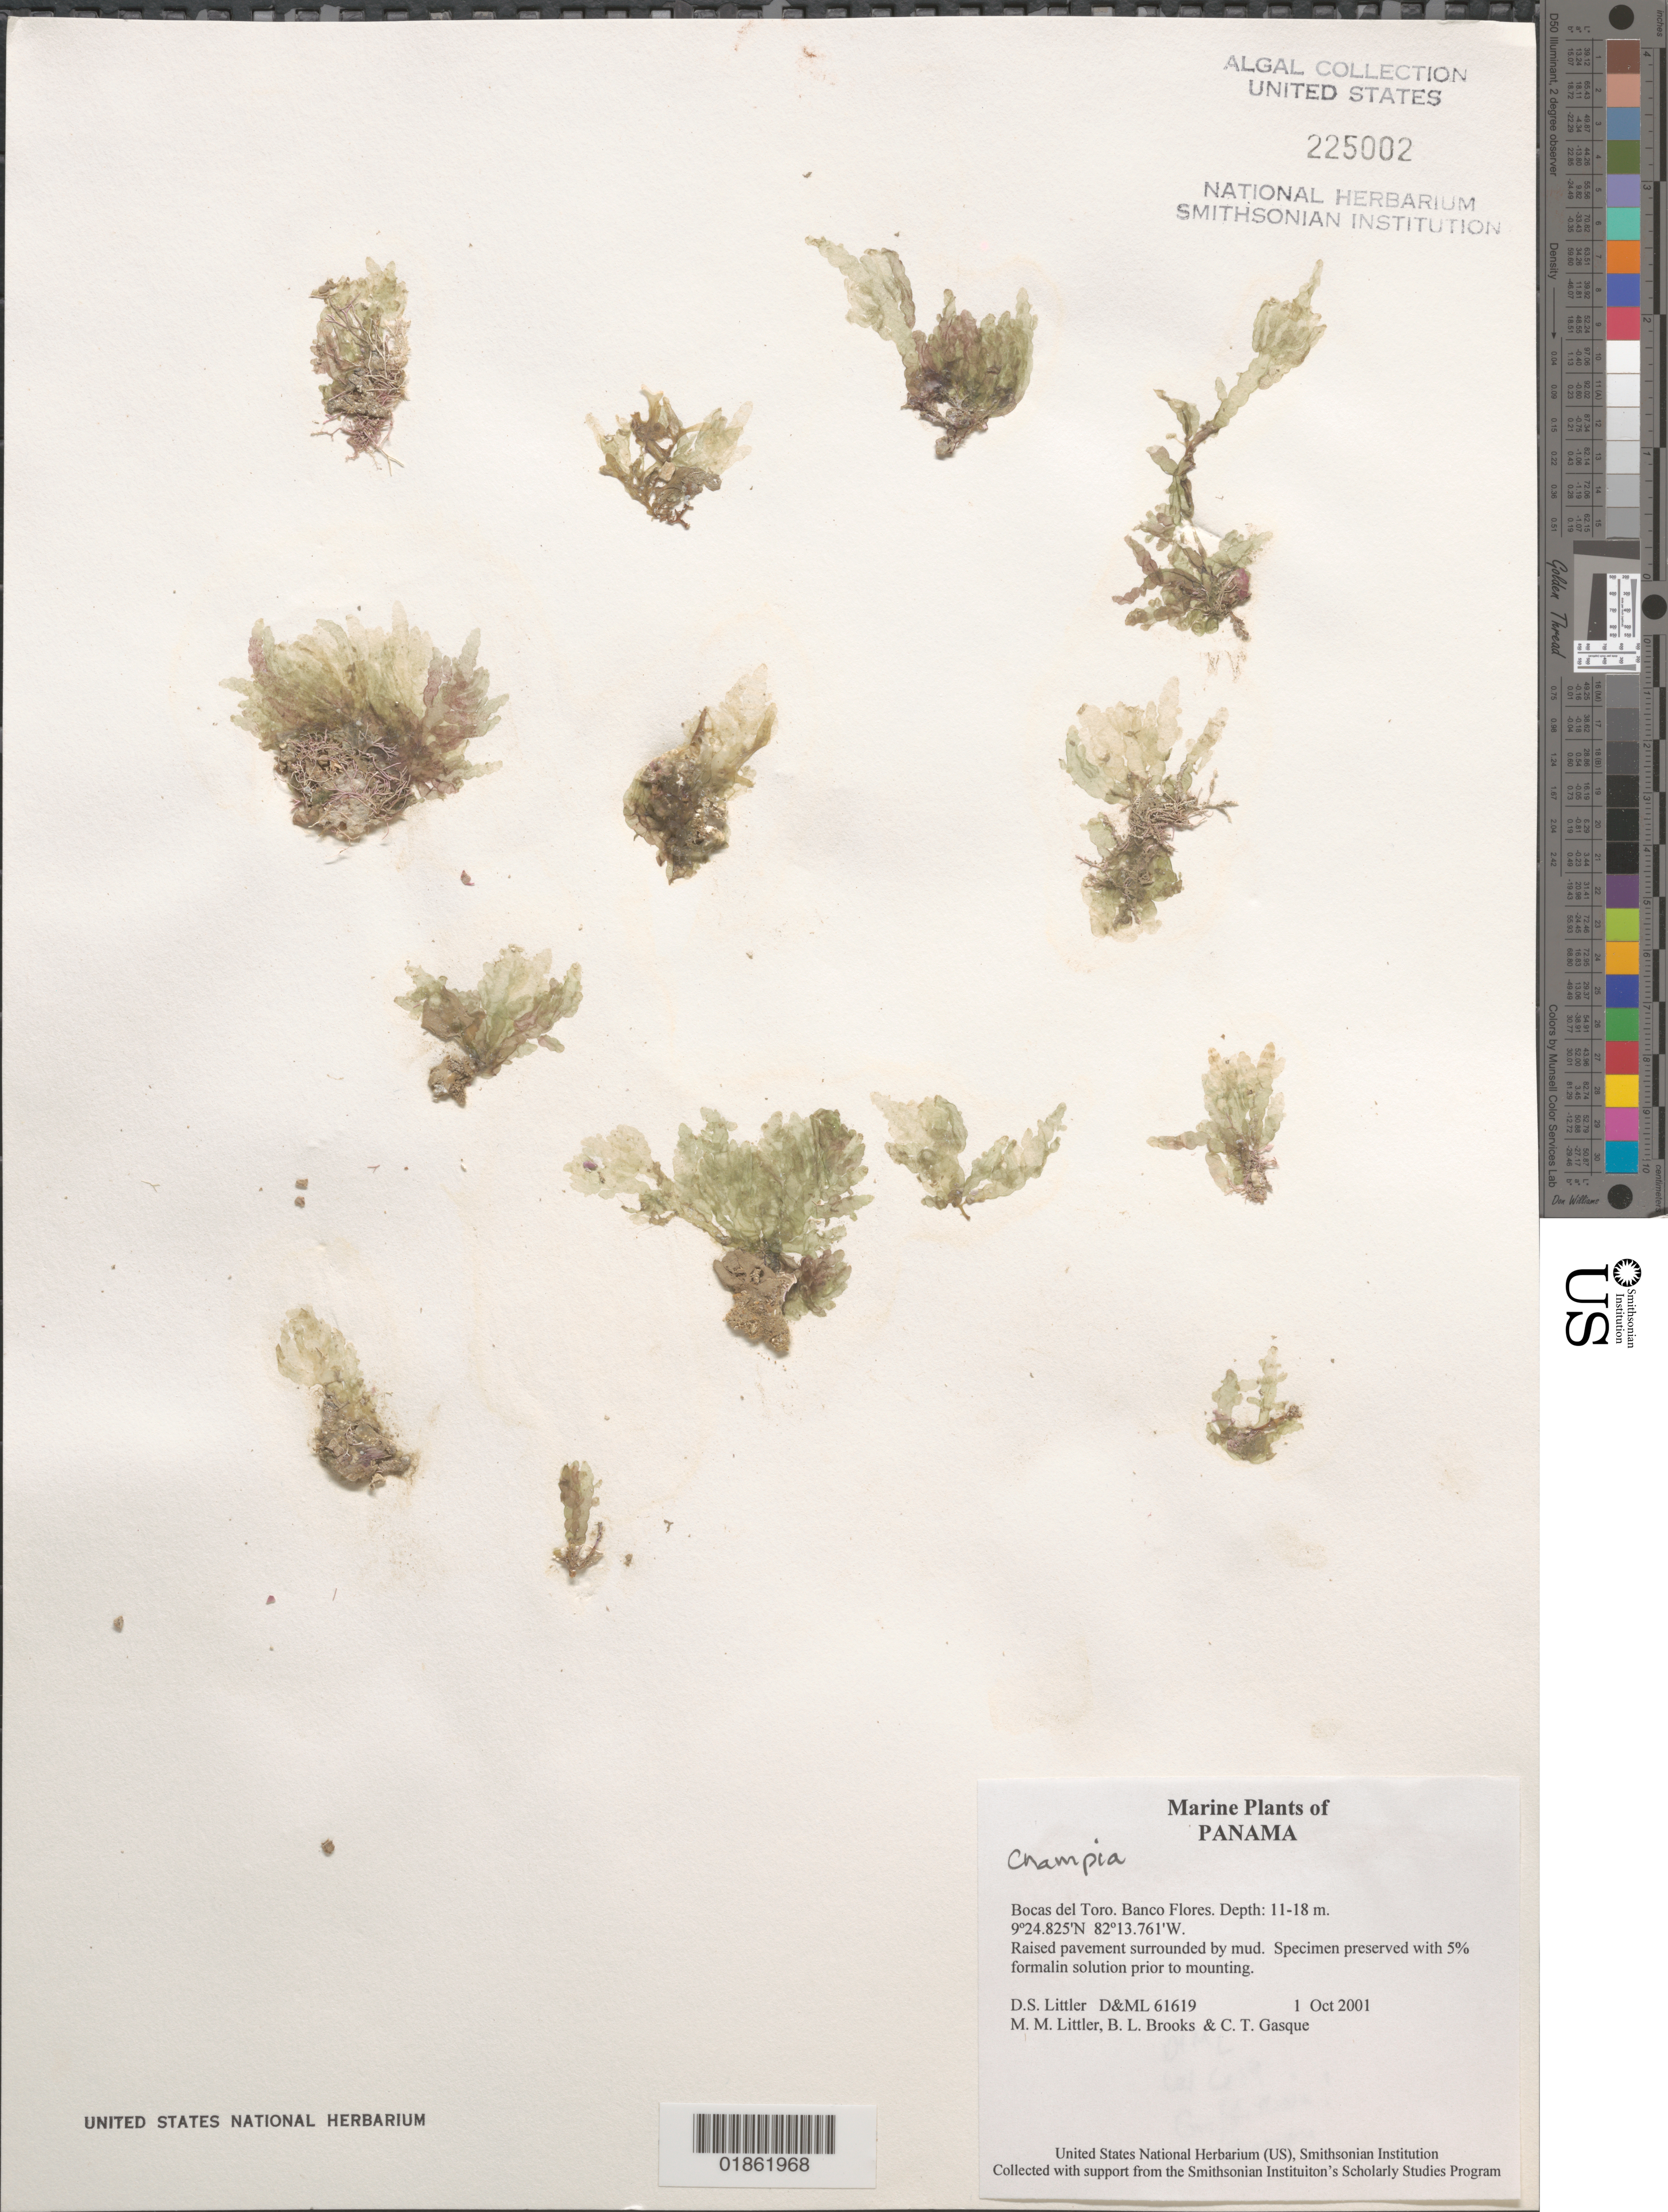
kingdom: Plantae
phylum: Rhodophyta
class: Florideophyceae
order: Rhodymeniales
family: Champiaceae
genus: Champia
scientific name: Champia sp.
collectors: D. S. Littler, M. M. Littler & C. Gasque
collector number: D&ML 61619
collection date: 2001-10-01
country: Panama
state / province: Bocas del Toro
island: Colón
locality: Isla Colón. Bocas del Toro. Banco Flores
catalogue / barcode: US 225002